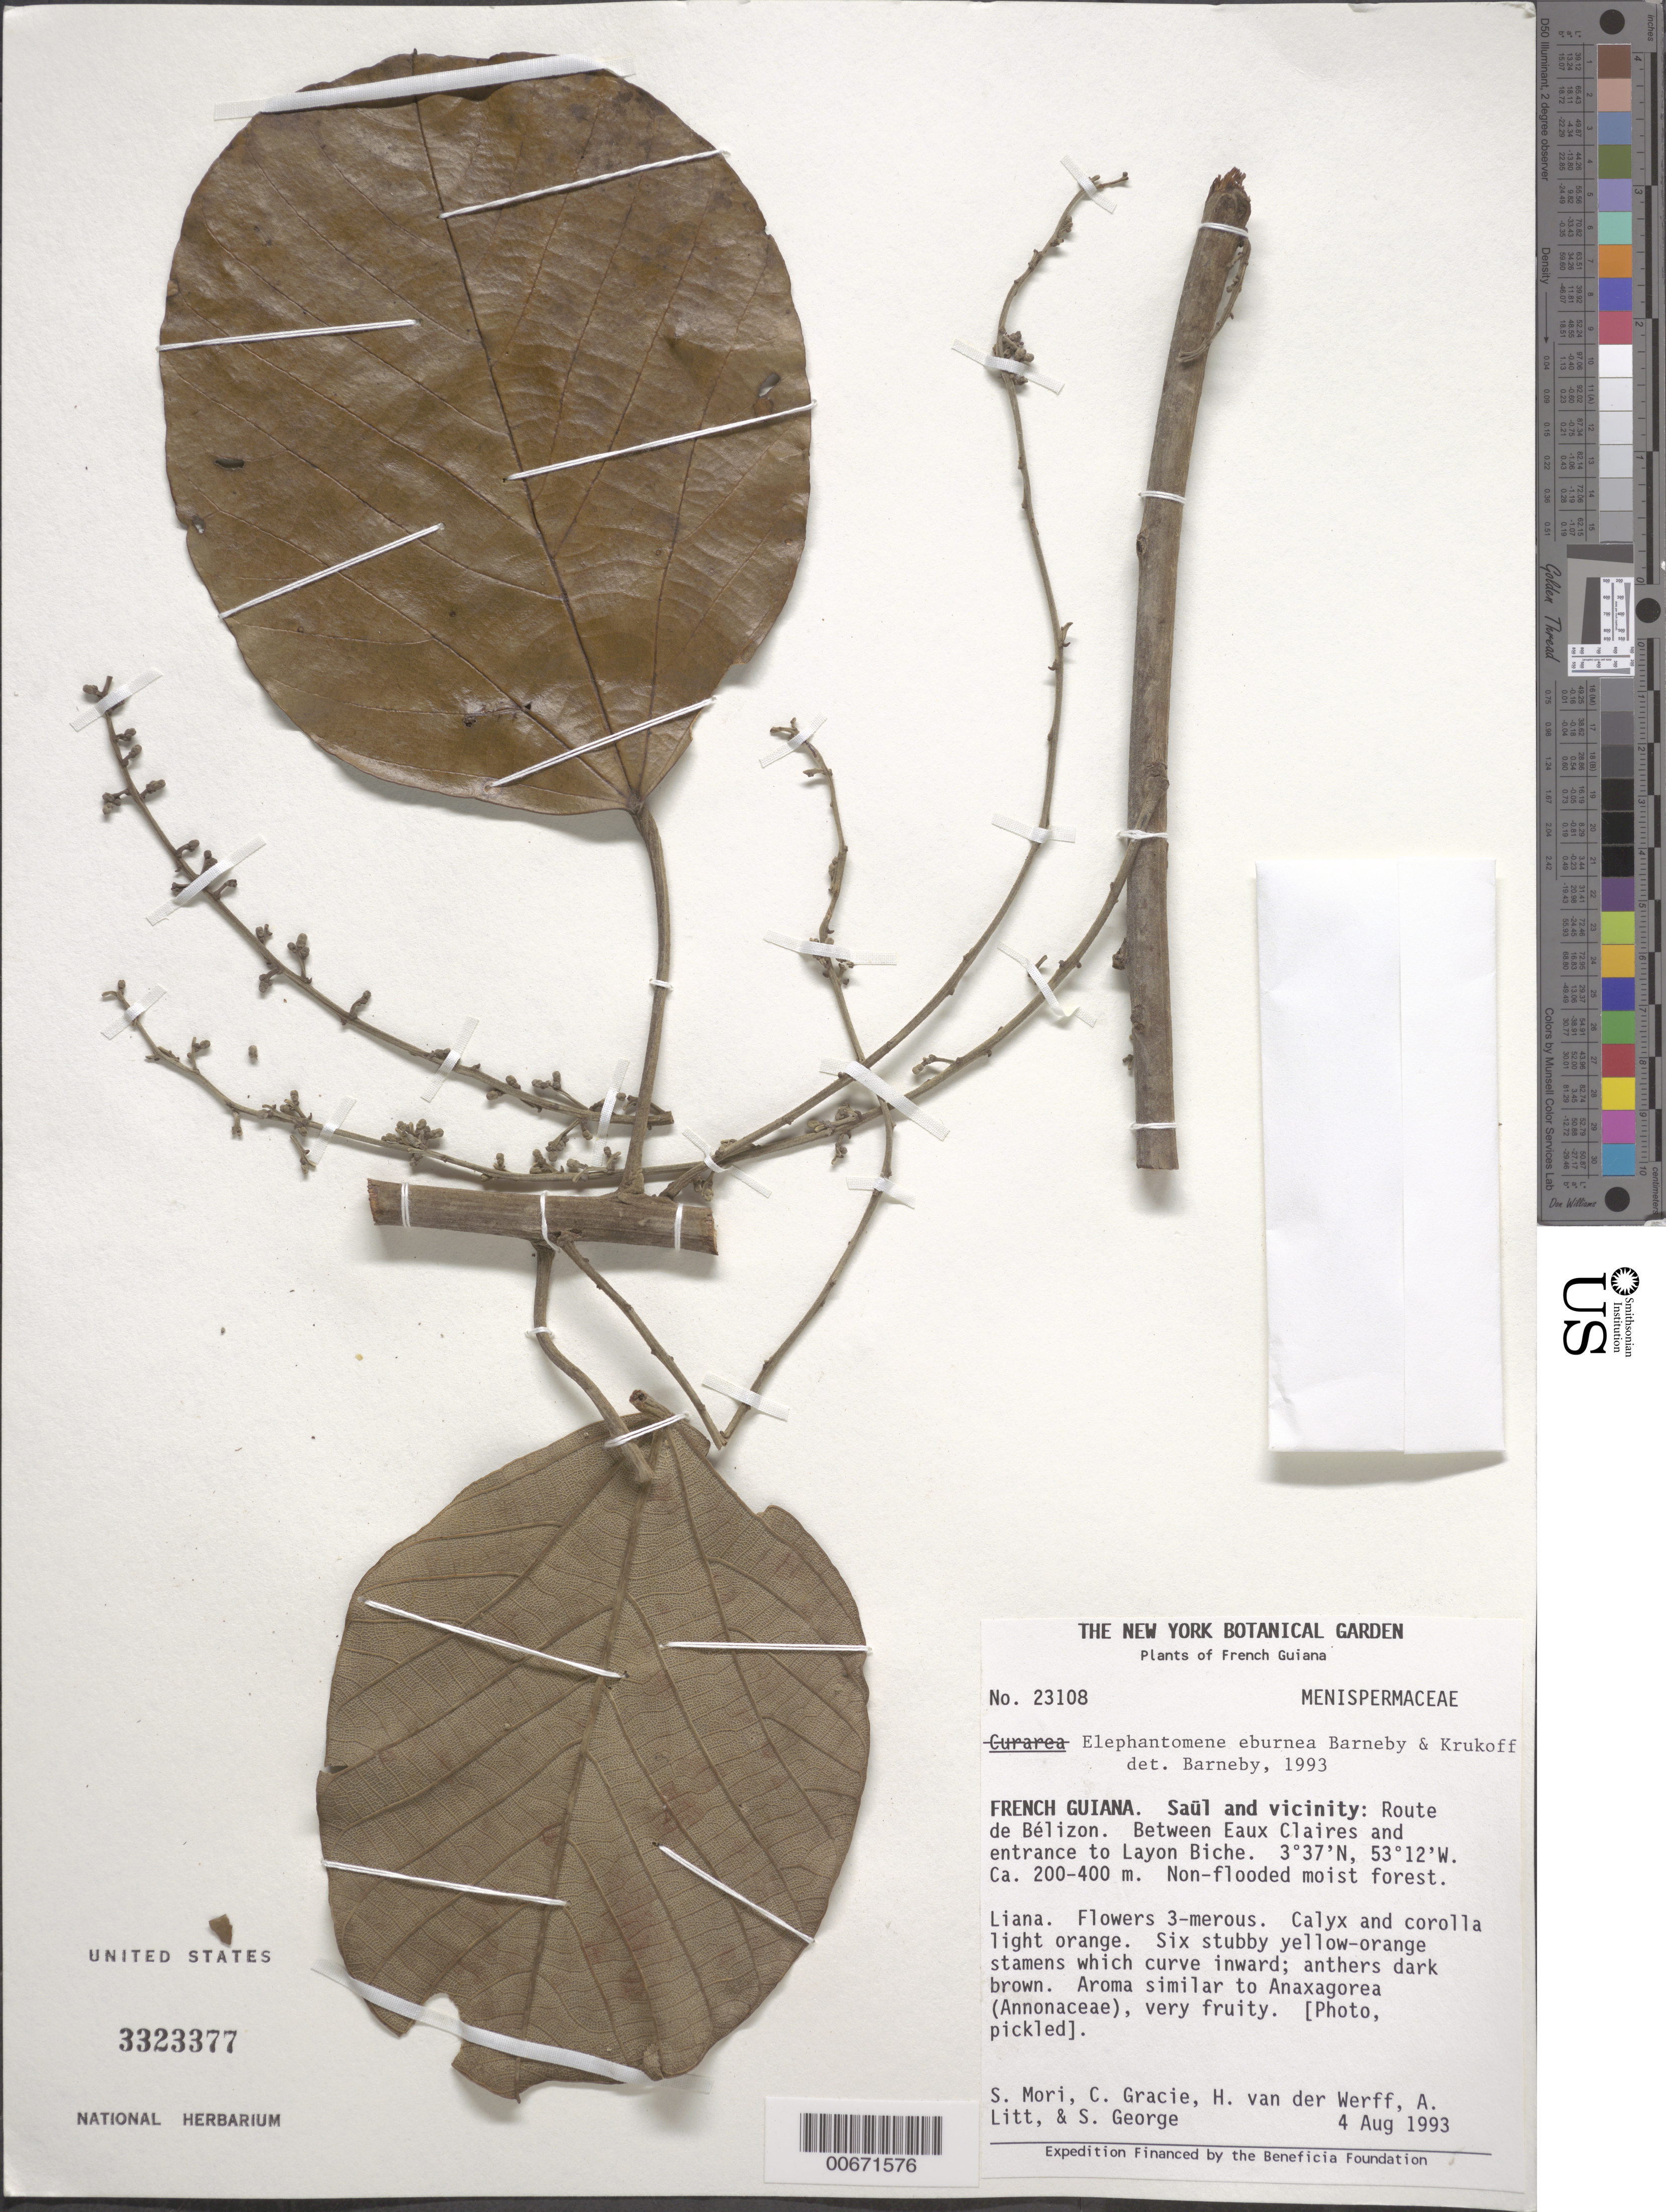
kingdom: Plantae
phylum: Tracheophyta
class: Magnoliopsida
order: Ranunculales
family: Menispermaceae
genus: Elephantomene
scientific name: Elephantomene eburnea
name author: Barneby & Krukoff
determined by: Barneby, Rupert C., (NY)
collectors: S. Mori, C. A. Gracie, H. van der Werff, A. Litt & S. George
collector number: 23108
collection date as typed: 4-Aug-93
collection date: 1993-08-04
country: French Guiana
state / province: Saint-Laurent-du-Maroni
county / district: Saül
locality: Saül and vic., Route de Bélizon, between Eaux Claires and entrance to Layon Biche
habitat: Non-flooded moist forest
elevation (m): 200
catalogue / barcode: US 3323377